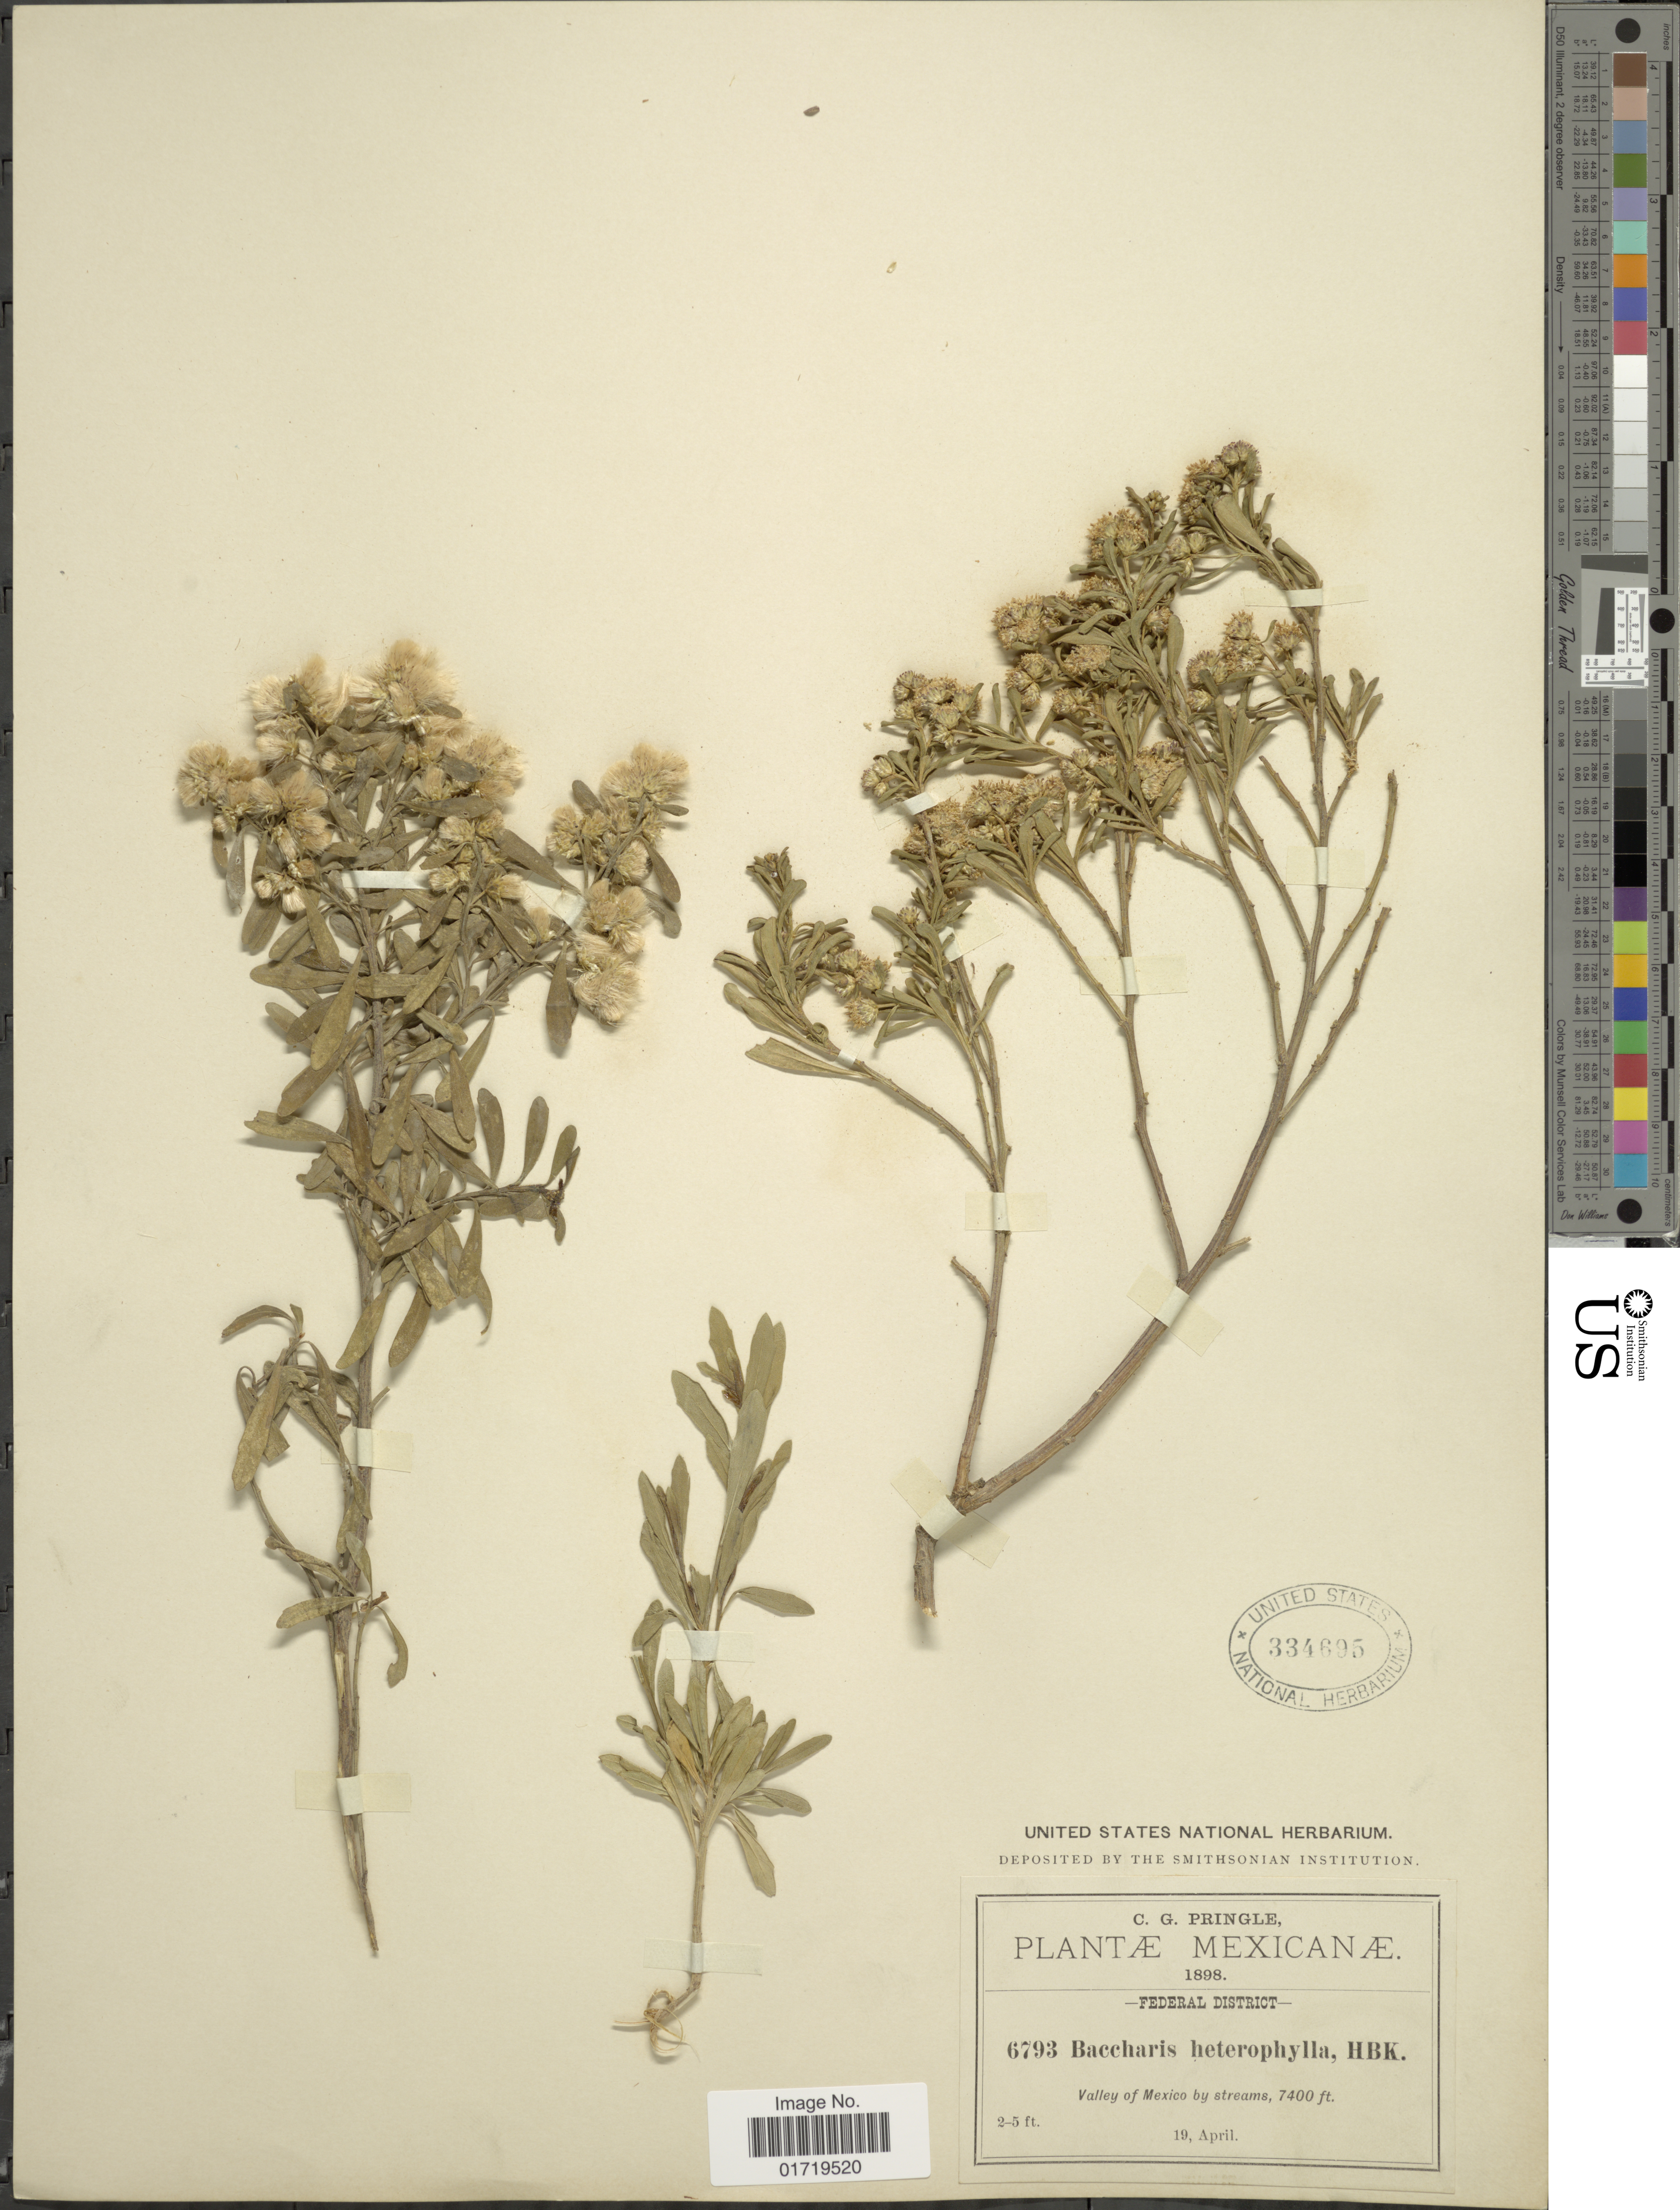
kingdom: Plantae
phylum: Tracheophyta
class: Magnoliopsida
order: Asterales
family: Asteraceae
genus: Baccharis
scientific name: Baccharis heterophylla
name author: Kunth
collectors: C. G. Pringle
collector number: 6793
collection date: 1898-04-19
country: Mexico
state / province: Distrito Federal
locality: Federal District, Valley of Mexico by streams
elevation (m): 2256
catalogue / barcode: US 334695